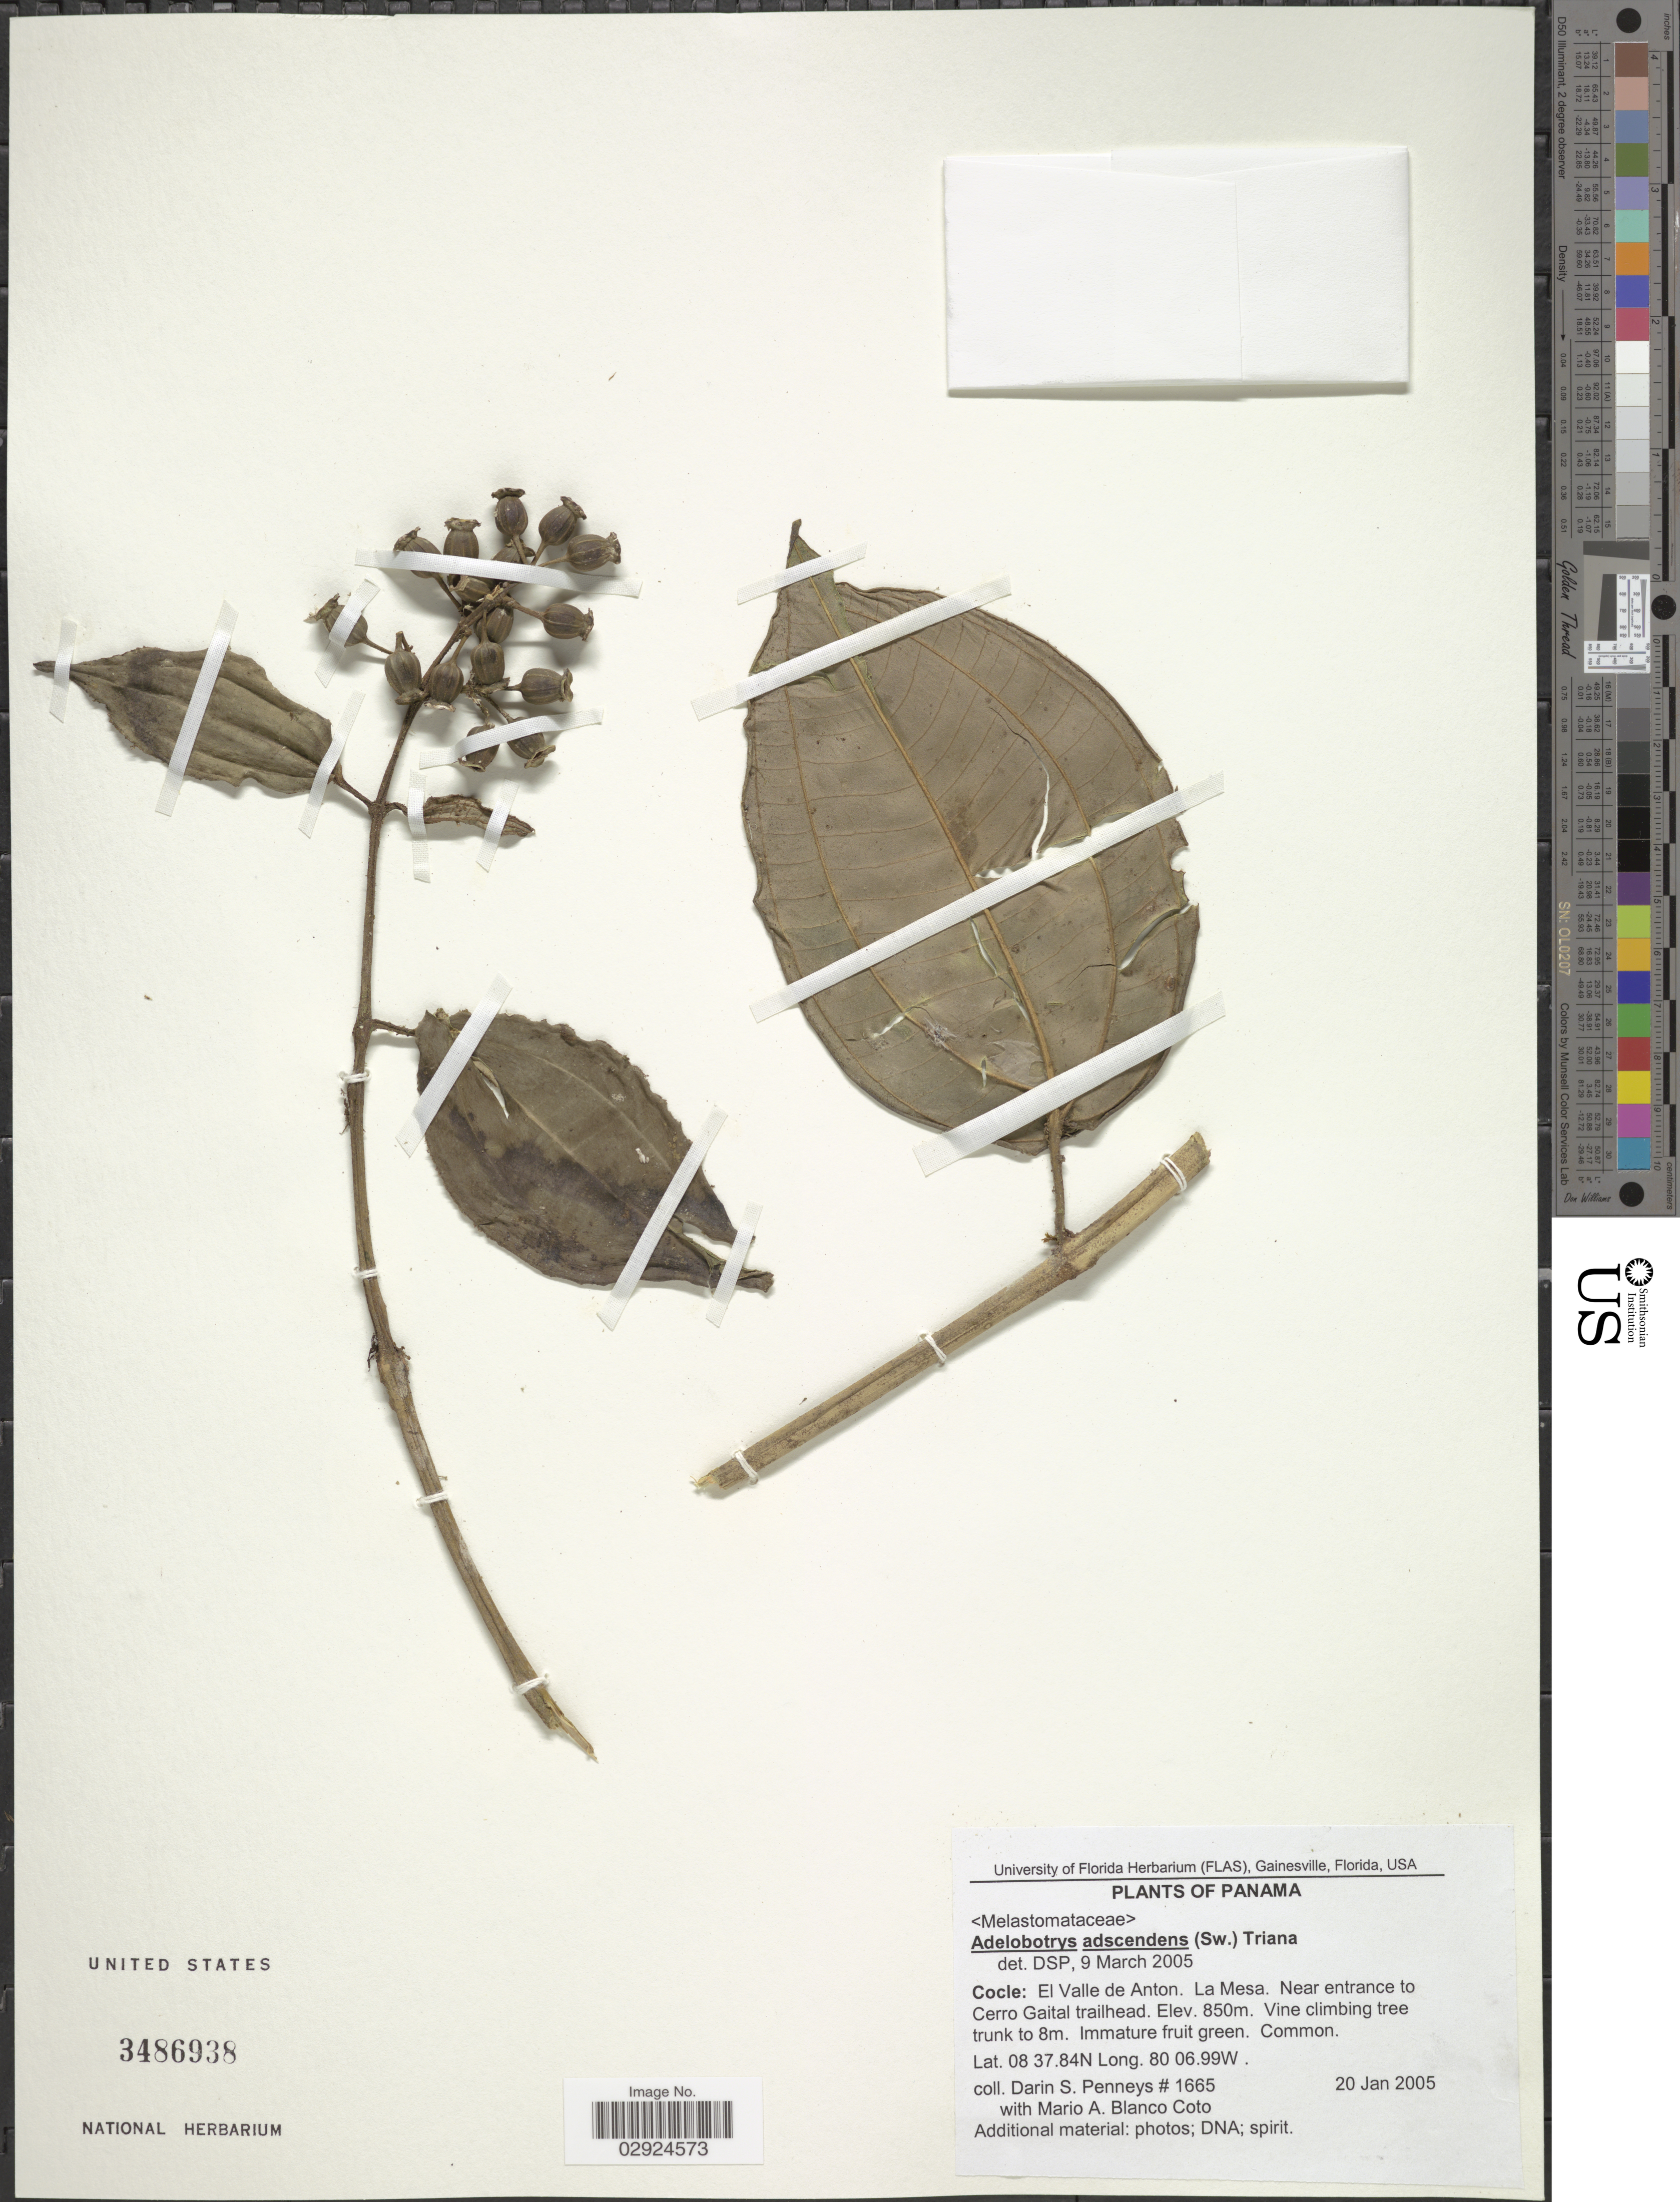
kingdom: Plantae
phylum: Tracheophyta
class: Magnoliopsida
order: Myrtales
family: Melastomataceae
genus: Adelobotrys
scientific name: Adelobotrys adscendens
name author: (Sw.) Triana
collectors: D. S. Penneys & M. Blanco Coto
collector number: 1665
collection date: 2005-01-20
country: Panama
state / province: Coclé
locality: Cocle: El Valle de Anton. La Mesa. Near entrance to Cerro Gaital trailhead.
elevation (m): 850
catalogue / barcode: US 3486938